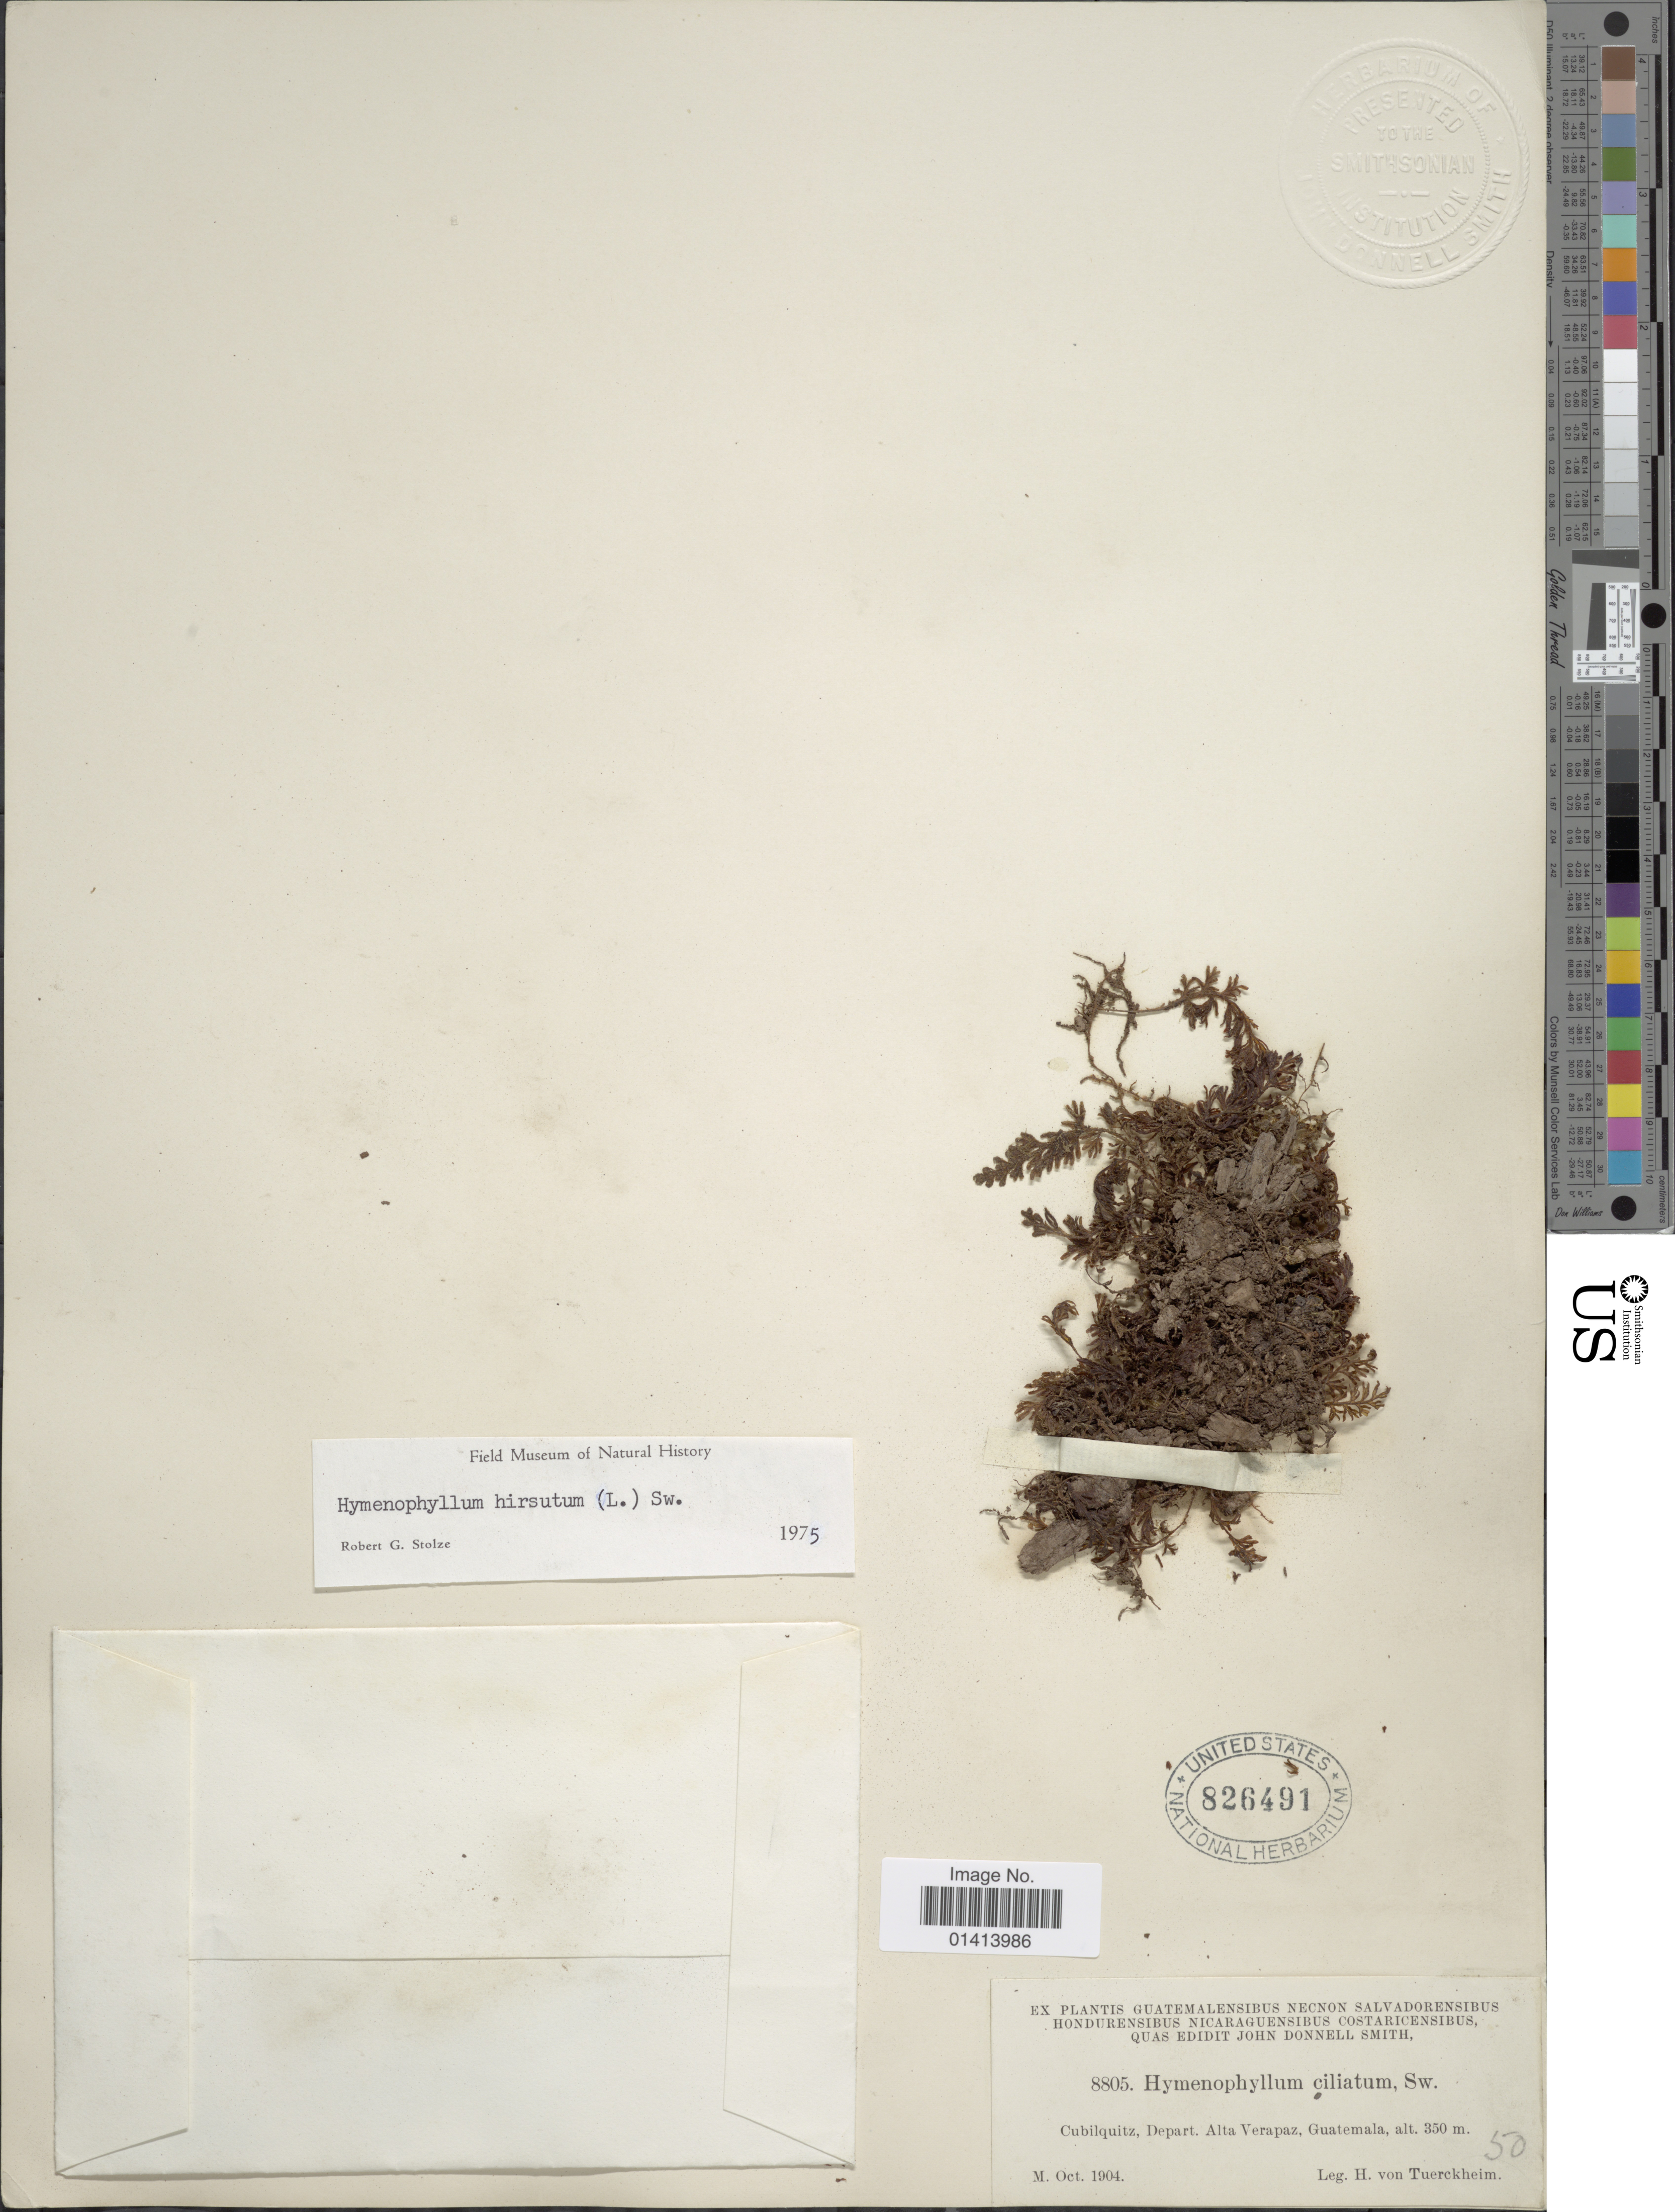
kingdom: Plantae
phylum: Tracheophyta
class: Polypodiopsida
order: Hymenophyllales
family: Hymenophyllaceae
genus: Hymenophyllum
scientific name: Hymenophyllum hirsutum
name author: (L.) Sw.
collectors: H. von Türckheim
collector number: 8805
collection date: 1904-10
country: Guatemala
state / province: Alta Verapaz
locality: Cubilquitz, Depart Alta Verapaz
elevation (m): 350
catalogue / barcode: US 826491